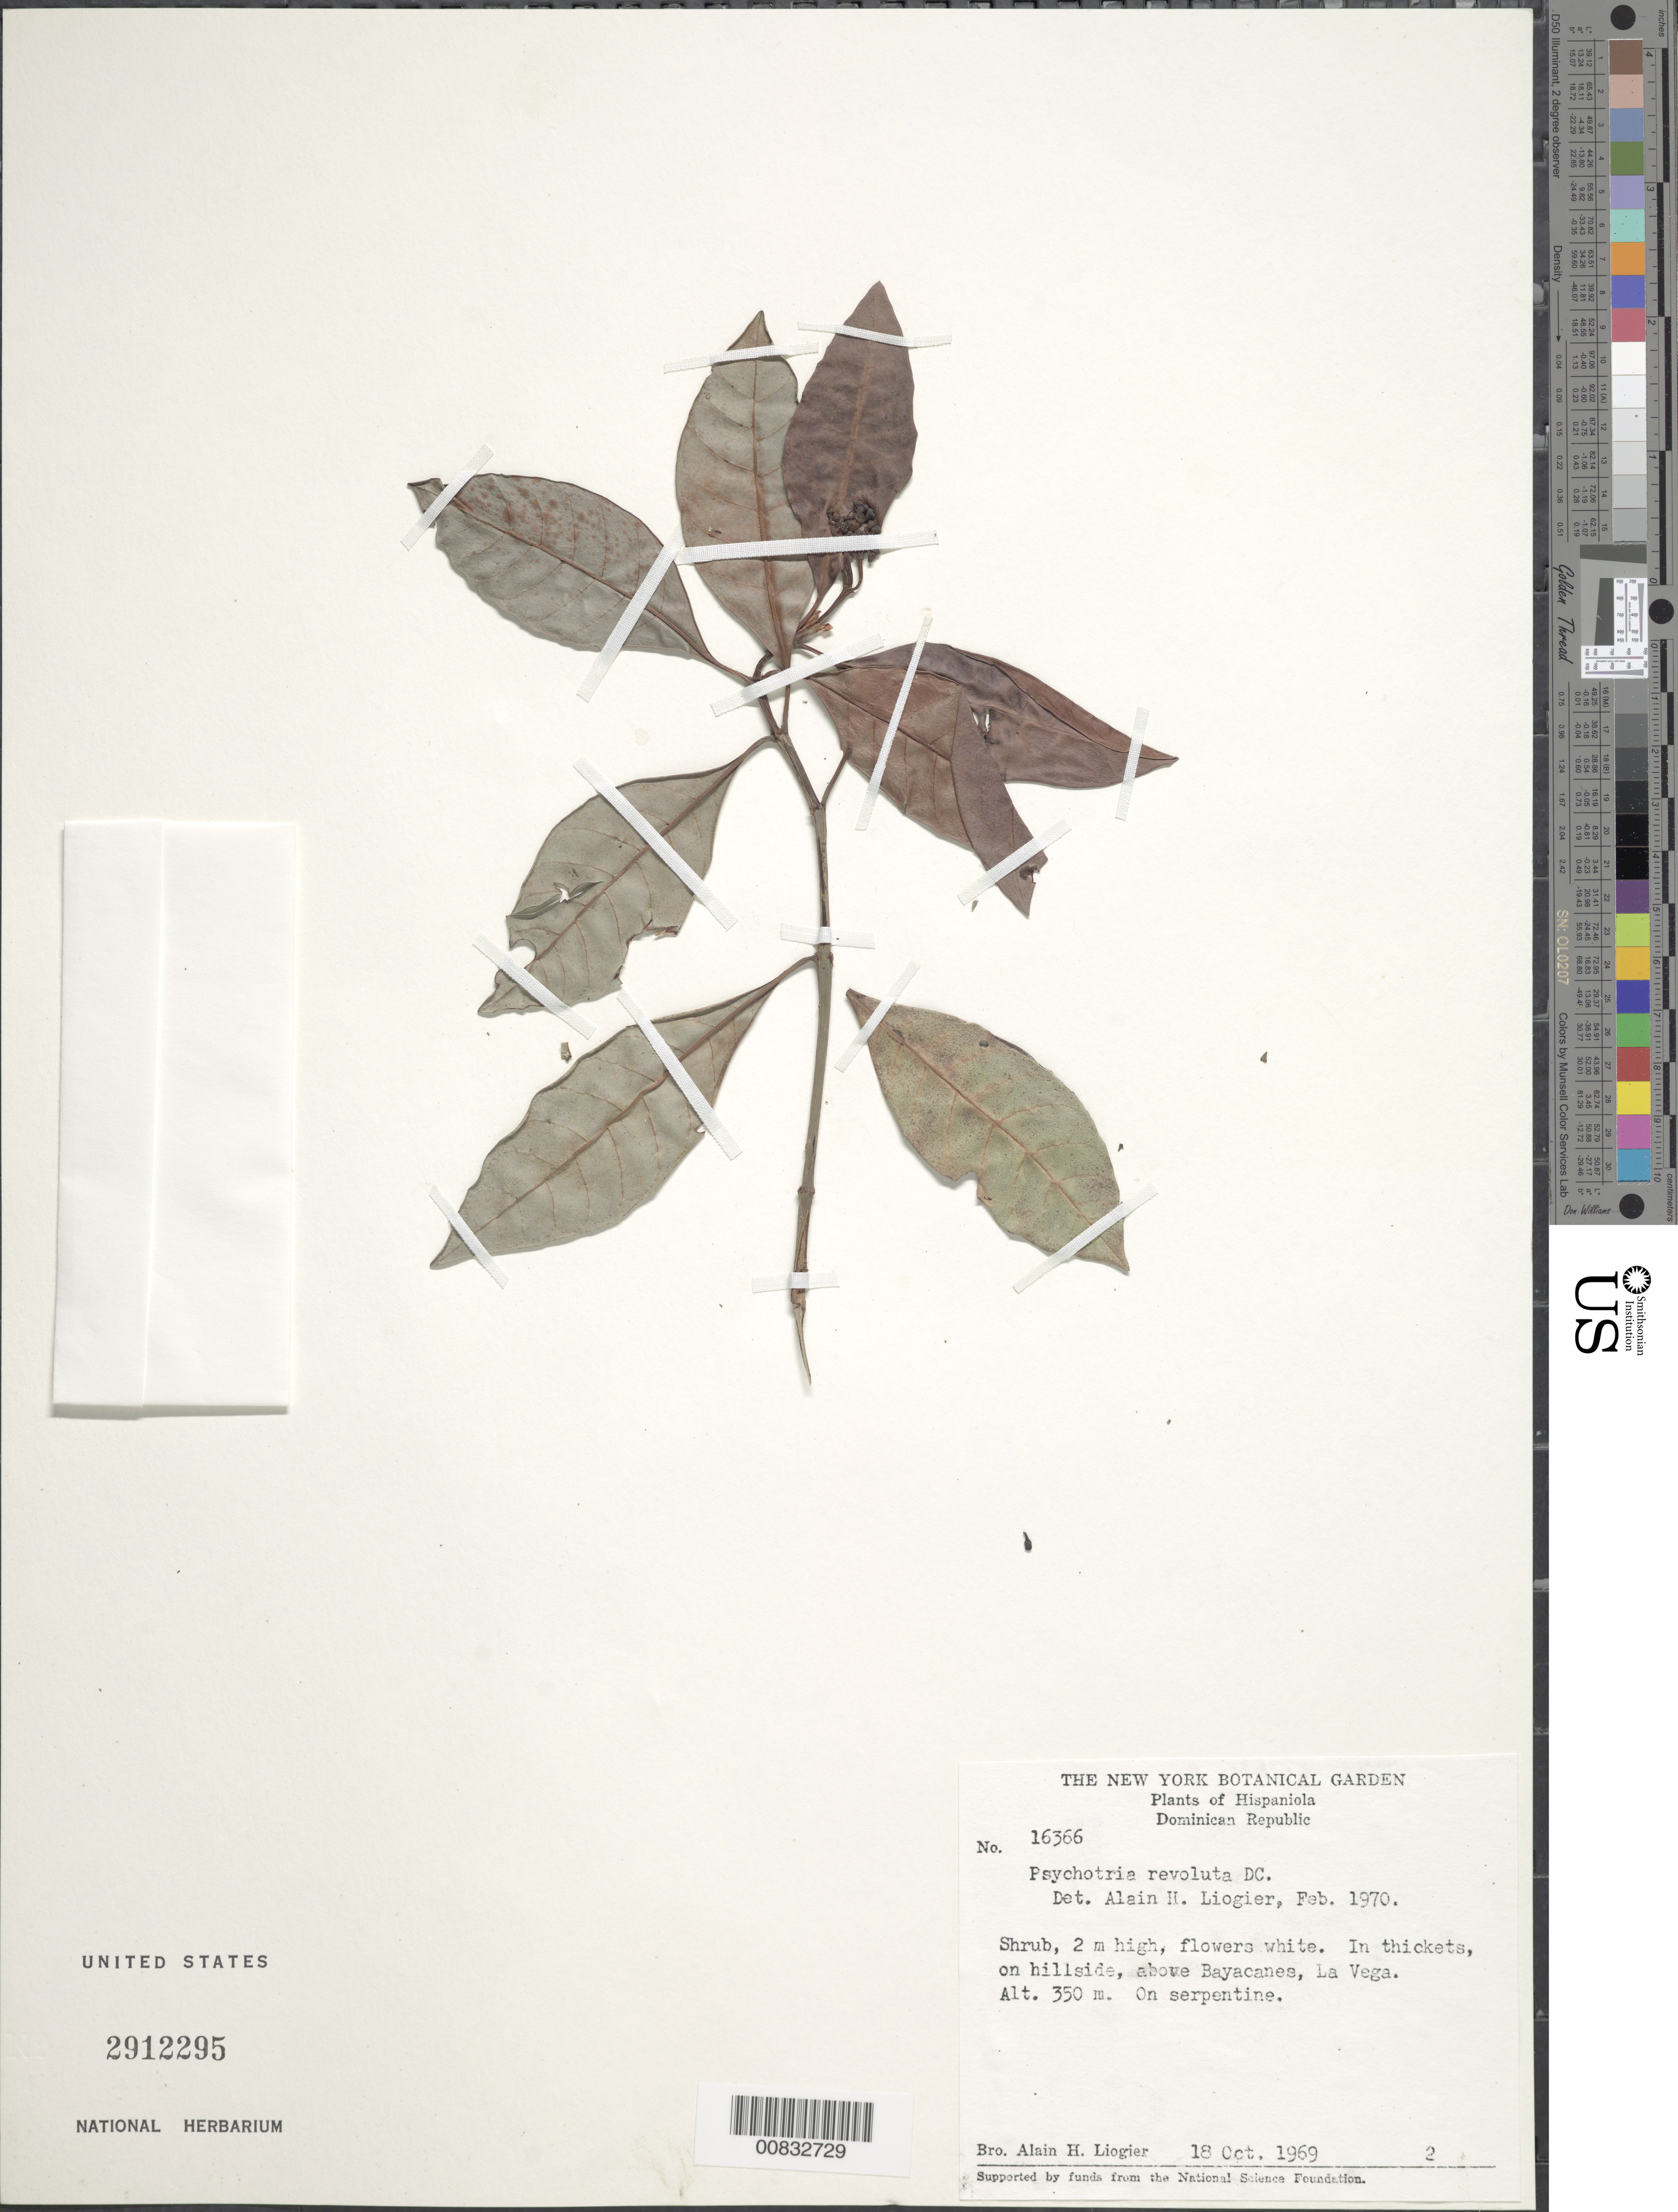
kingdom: Plantae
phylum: Tracheophyta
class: Magnoliopsida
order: Gentianales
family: Rubiaceae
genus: Psychotria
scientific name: Psychotria revoluta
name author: DC.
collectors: A. H. Liogier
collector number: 16366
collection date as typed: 18 Oct 1969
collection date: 1969-10-18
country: Dominican Republic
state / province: La Vega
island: Hispaniola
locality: Above Bayacanes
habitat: On serpentine in thickets on hillside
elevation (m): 350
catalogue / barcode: US 2912295